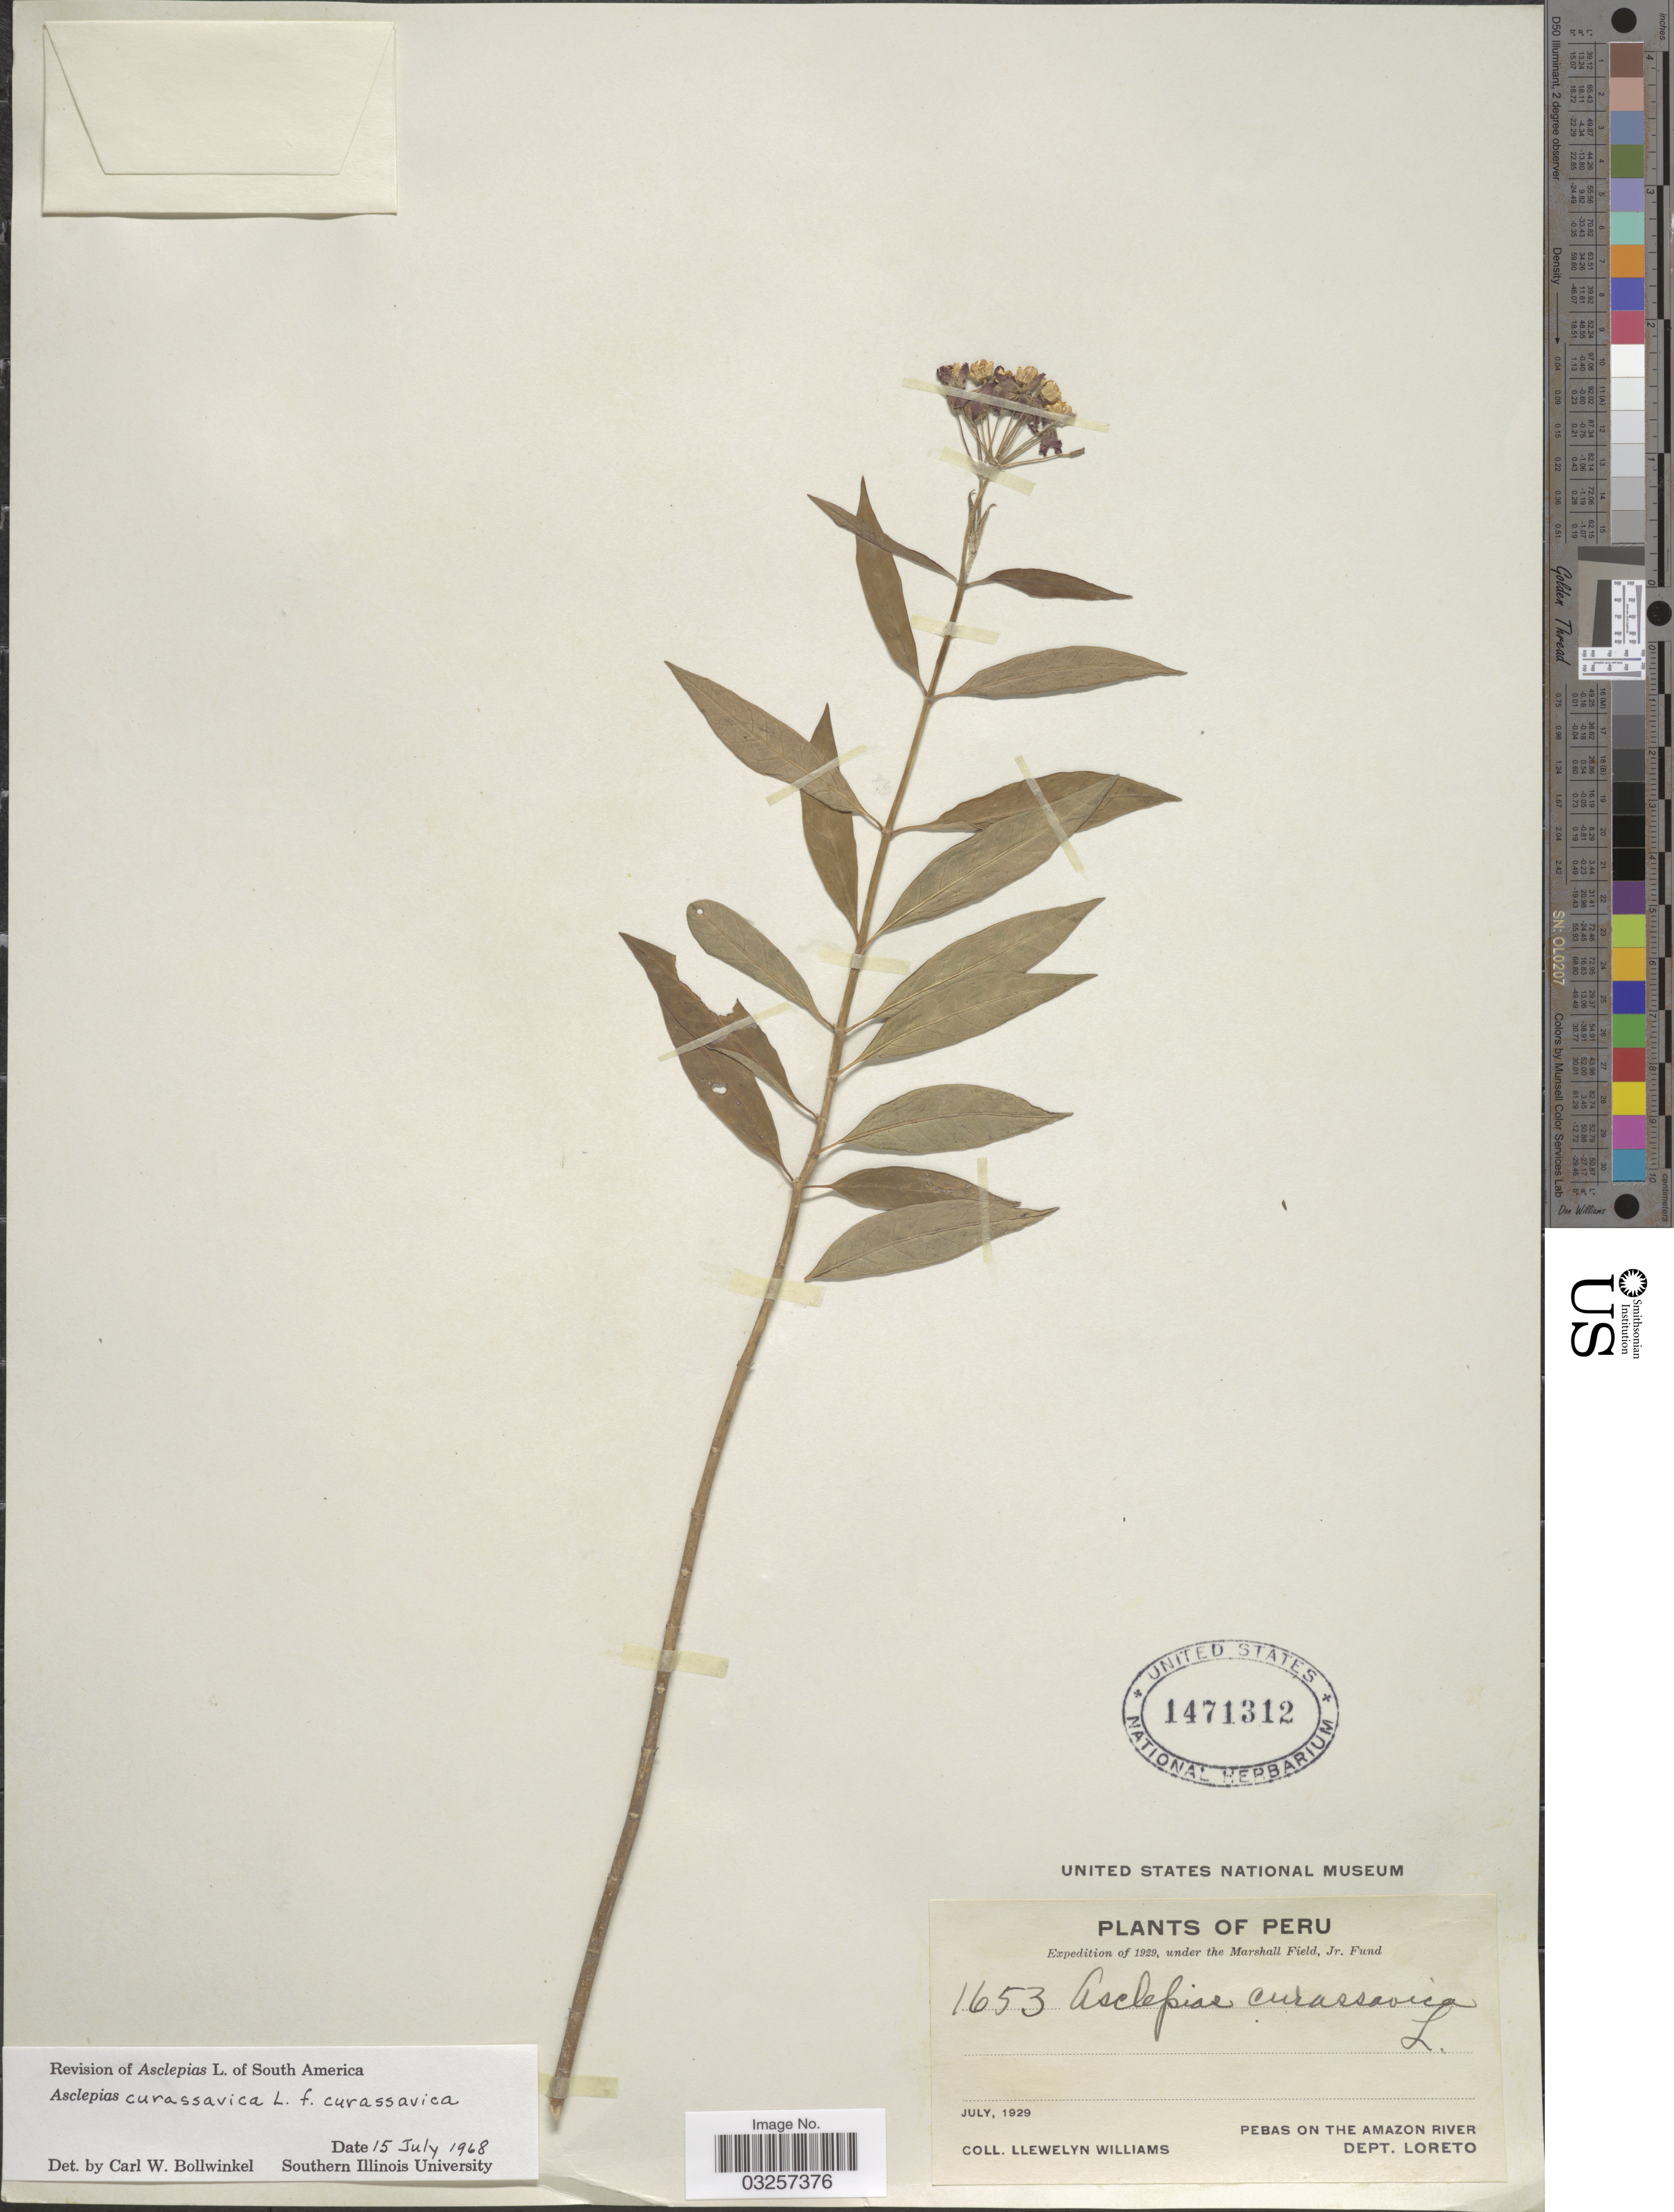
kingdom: Plantae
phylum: Tracheophyta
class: Magnoliopsida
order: Gentianales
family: Apocynaceae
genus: Asclepias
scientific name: Asclepias curassavica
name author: L.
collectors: Ll. Williams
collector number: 1653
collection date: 1929-07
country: Peru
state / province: Loreto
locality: Pebas on the Amazon River. Dept. Loreto.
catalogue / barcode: US 1471312